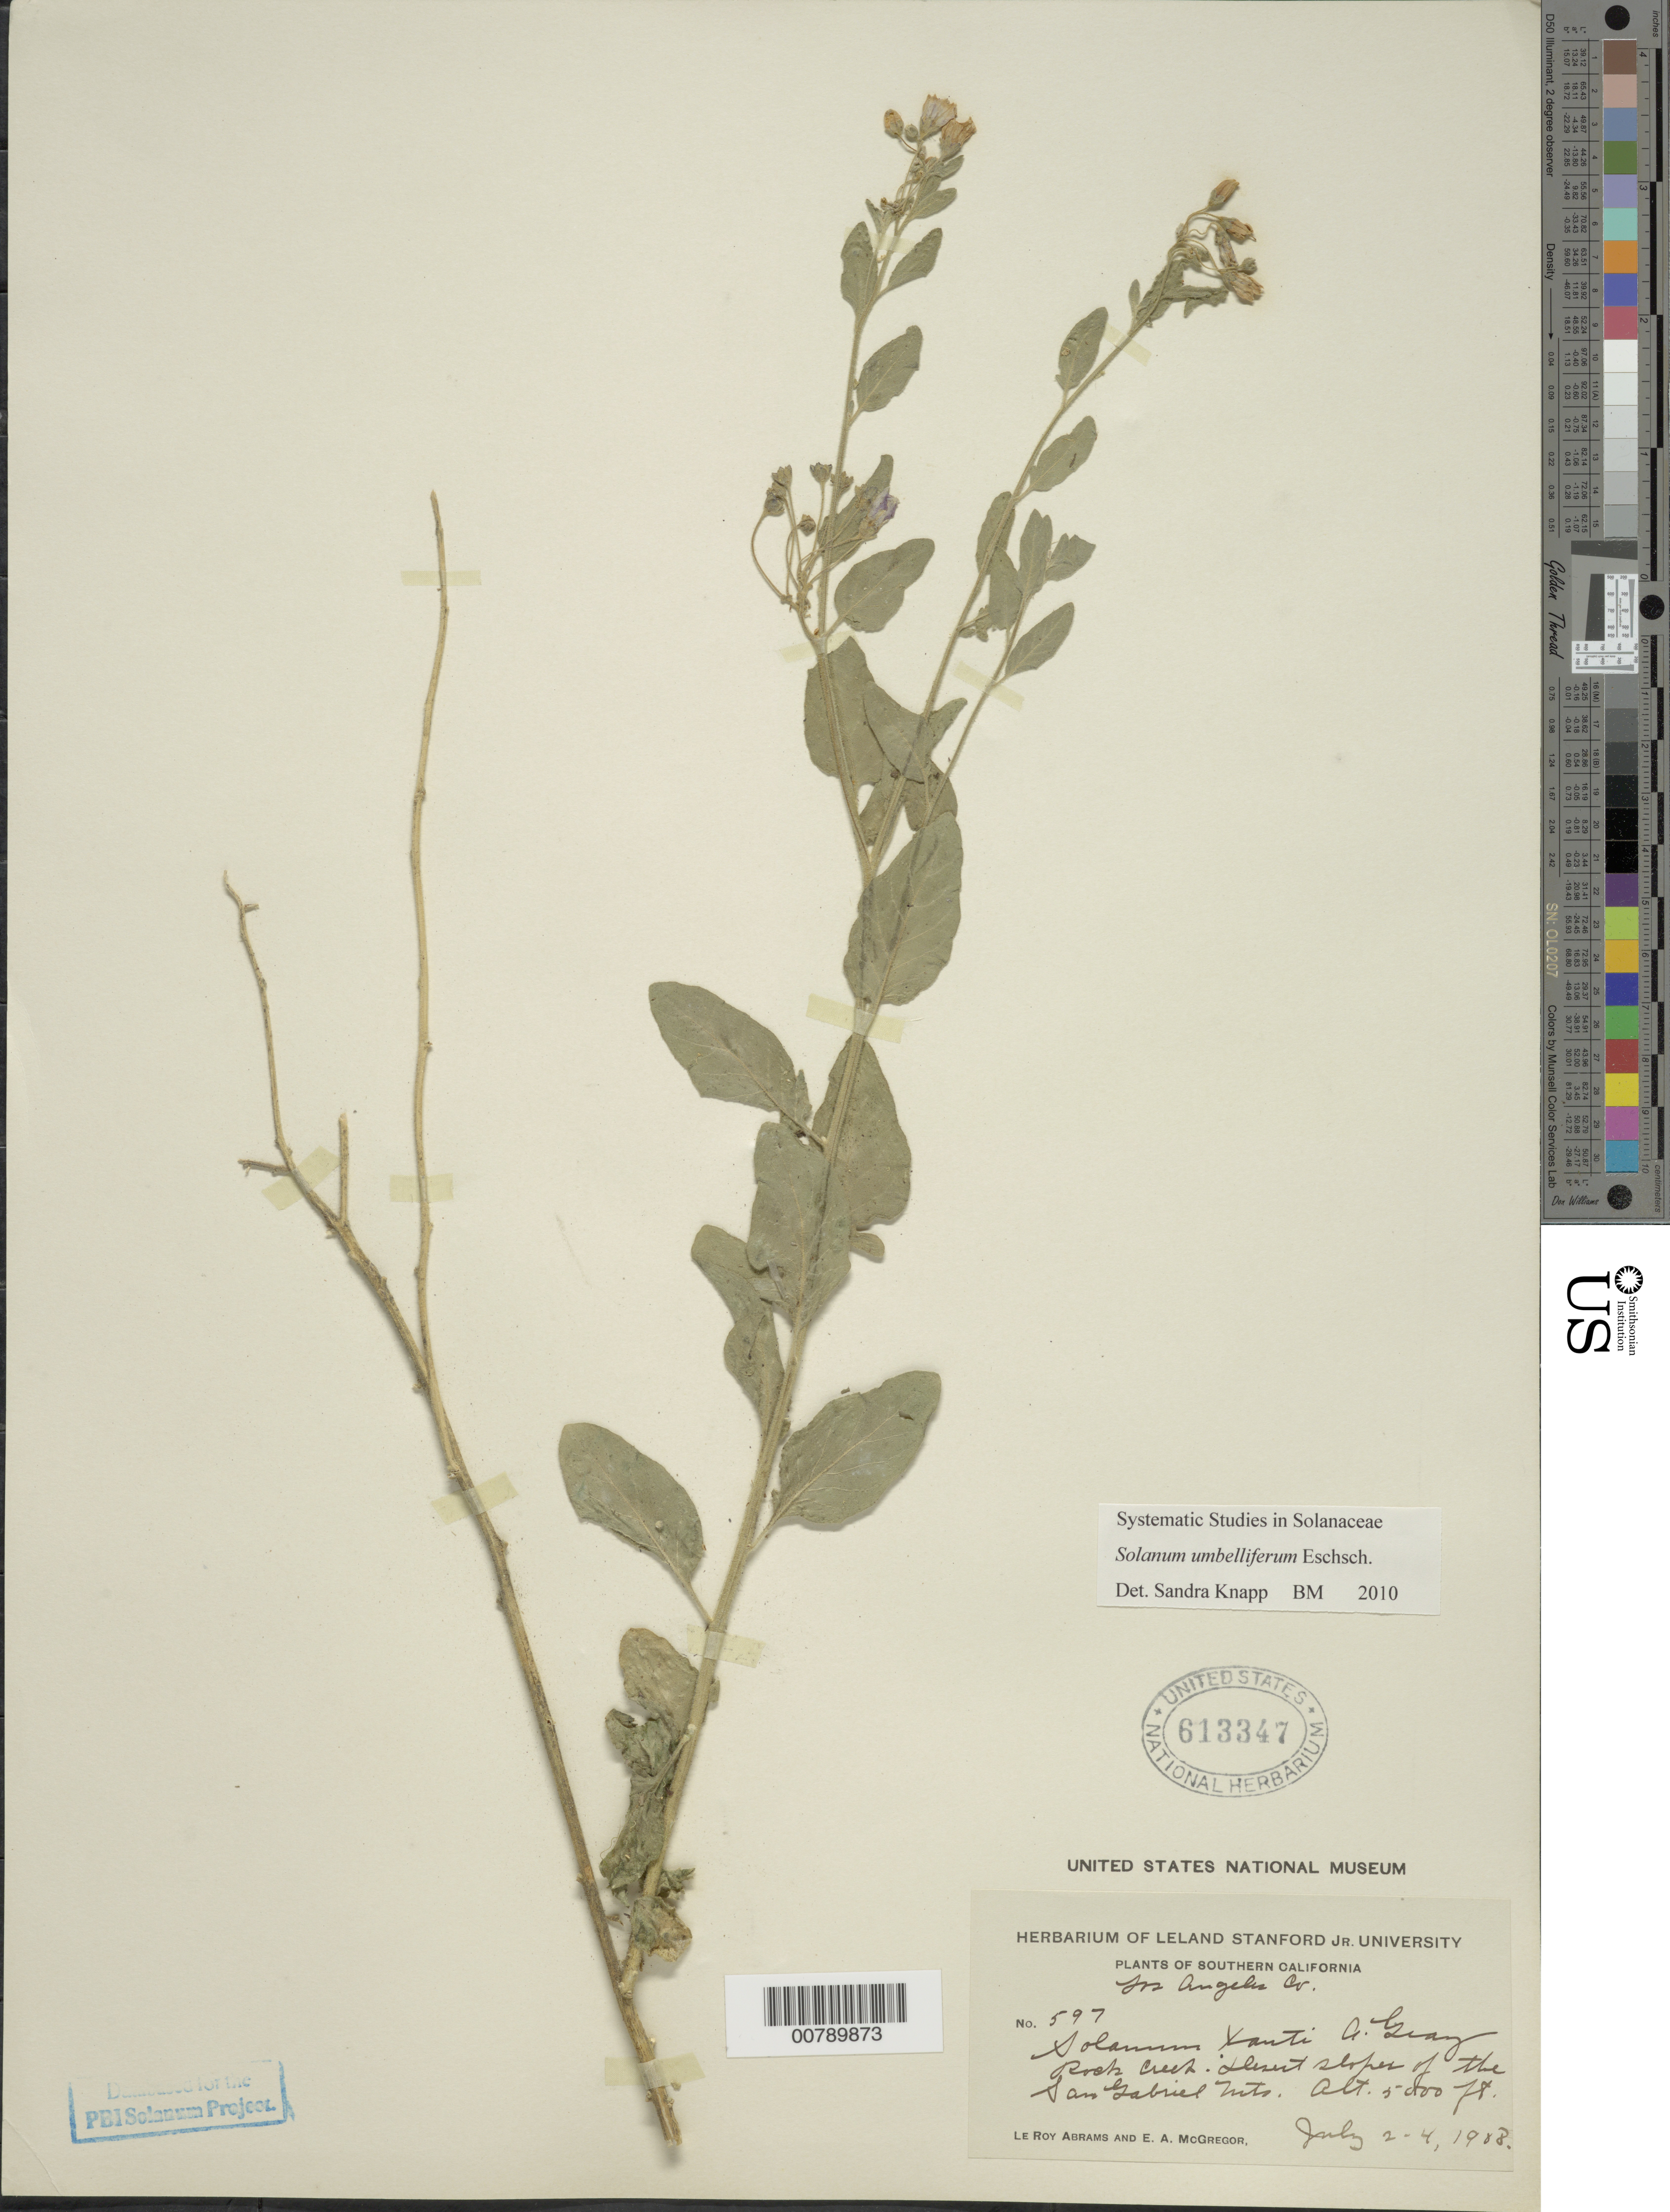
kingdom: Plantae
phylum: Tracheophyta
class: Magnoliopsida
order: Solanales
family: Solanaceae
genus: Solanum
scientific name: Solanum umbelliferum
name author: Eschsch.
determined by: Knapp, S. D.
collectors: L. Abrams & E. A. McGregor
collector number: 597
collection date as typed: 2 Jul 1908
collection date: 1908-07-02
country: United States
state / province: California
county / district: Los Angeles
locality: Rock Creek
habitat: Desert slopes.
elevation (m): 1524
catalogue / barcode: US 613347